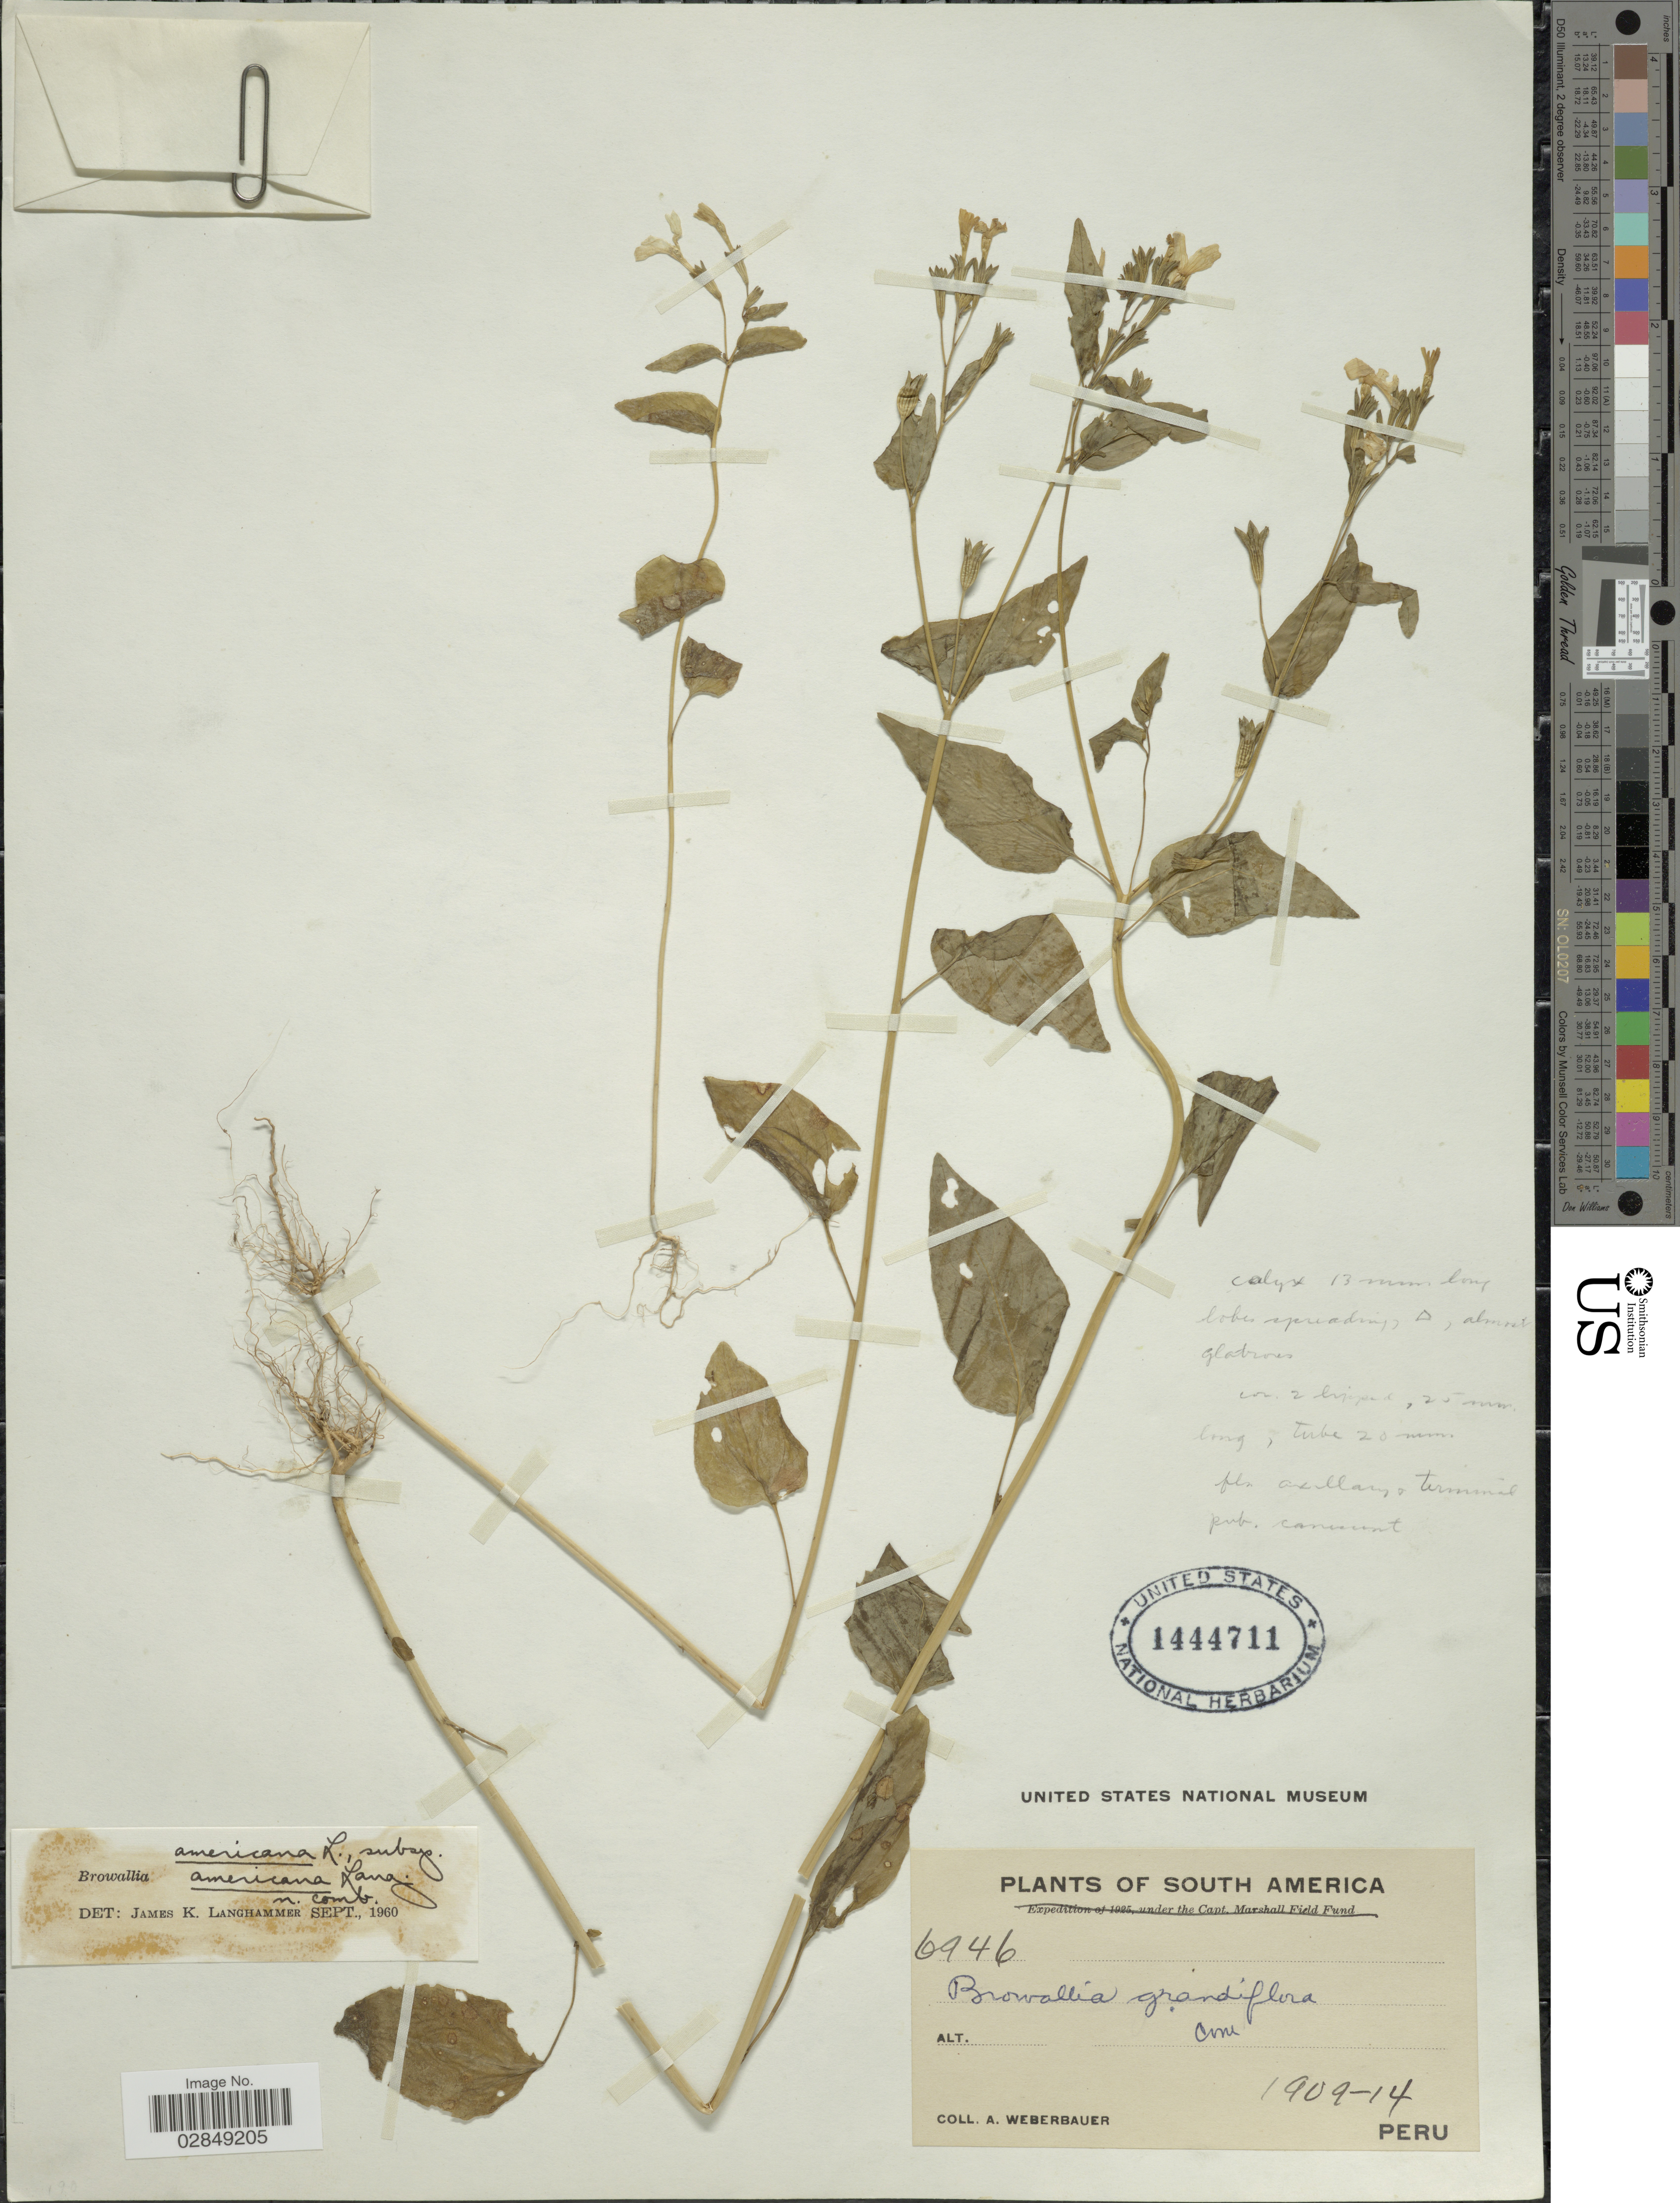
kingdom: Plantae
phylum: Tracheophyta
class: Magnoliopsida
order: Solanales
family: Solanaceae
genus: Browallia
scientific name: Browallia americana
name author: L.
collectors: A. Weberbauer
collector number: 6946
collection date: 1909/1914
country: Peru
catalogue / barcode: US 1444711